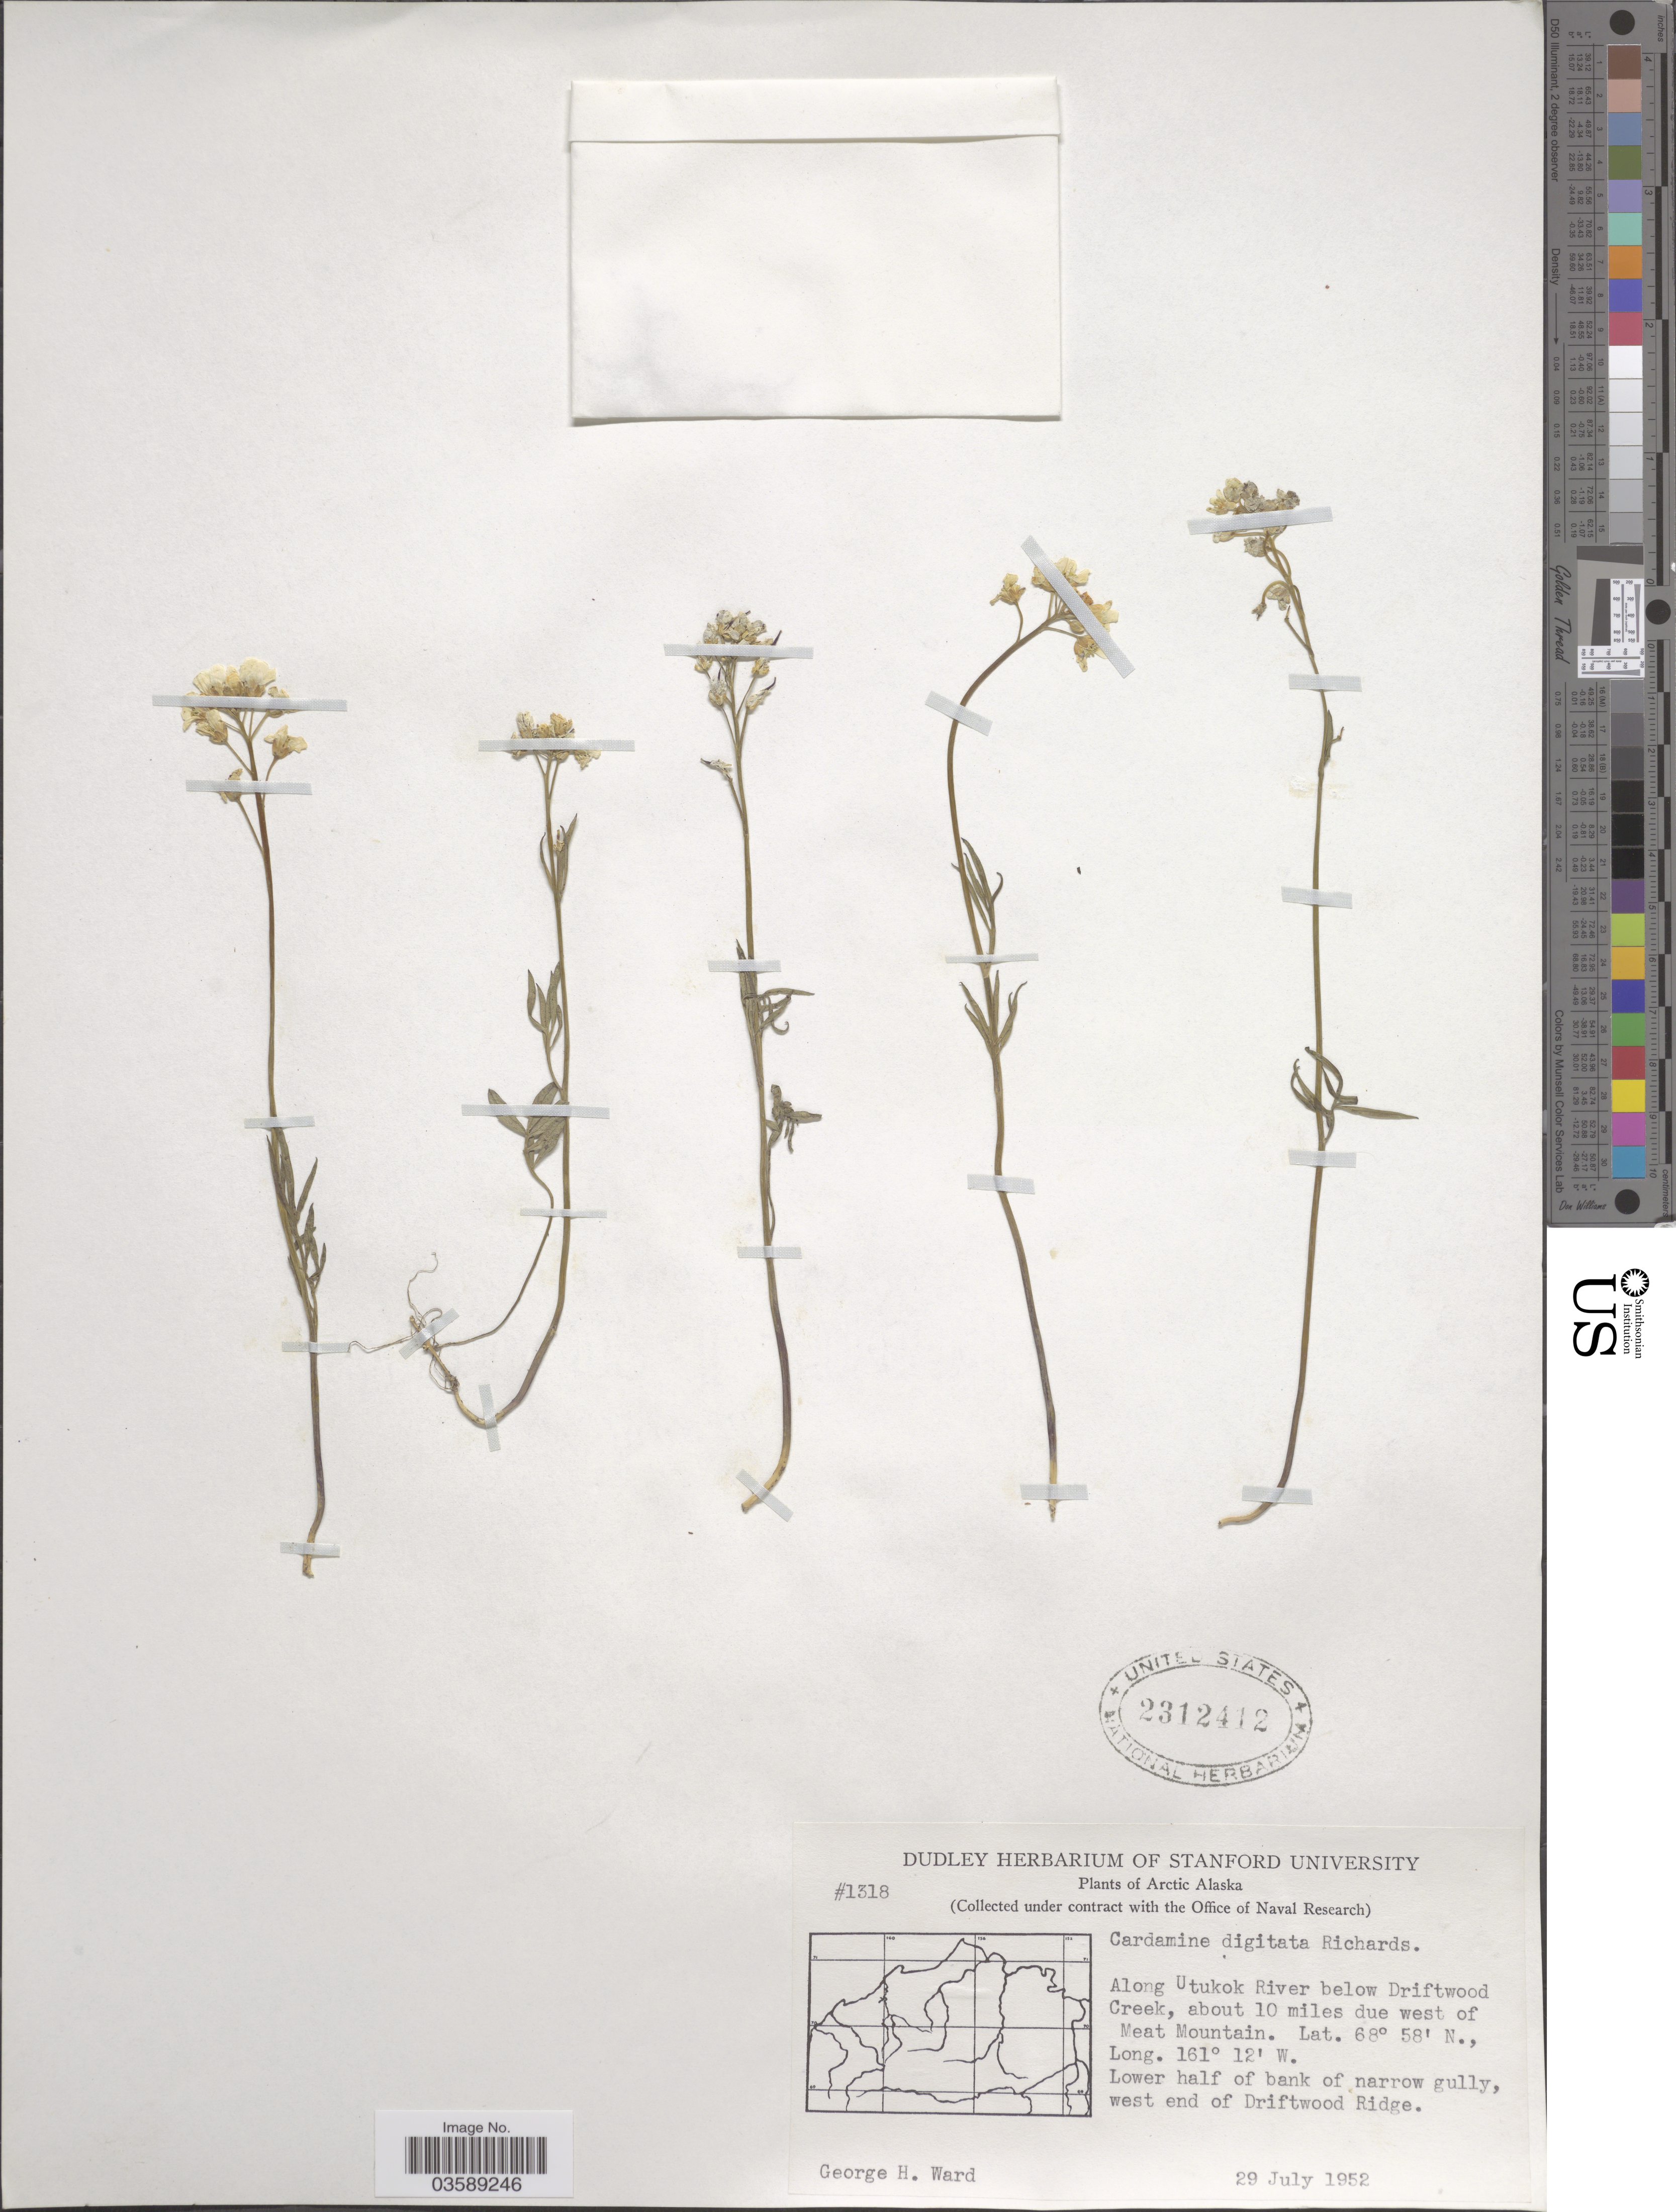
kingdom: Plantae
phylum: Tracheophyta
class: Magnoliopsida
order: Brassicales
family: Brassicaceae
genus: Cardamine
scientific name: Cardamine digitata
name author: Richardson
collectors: G. H. Ward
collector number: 1318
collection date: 1952-07-29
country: United States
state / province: Alaska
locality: Arctic Alaska. Along Utukok River below Driftwood Creek, about 10 miles due west of Meat Mountain. Lower half of bank of narrow gully, west end of Driftwood Ridge.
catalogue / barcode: US 2312412